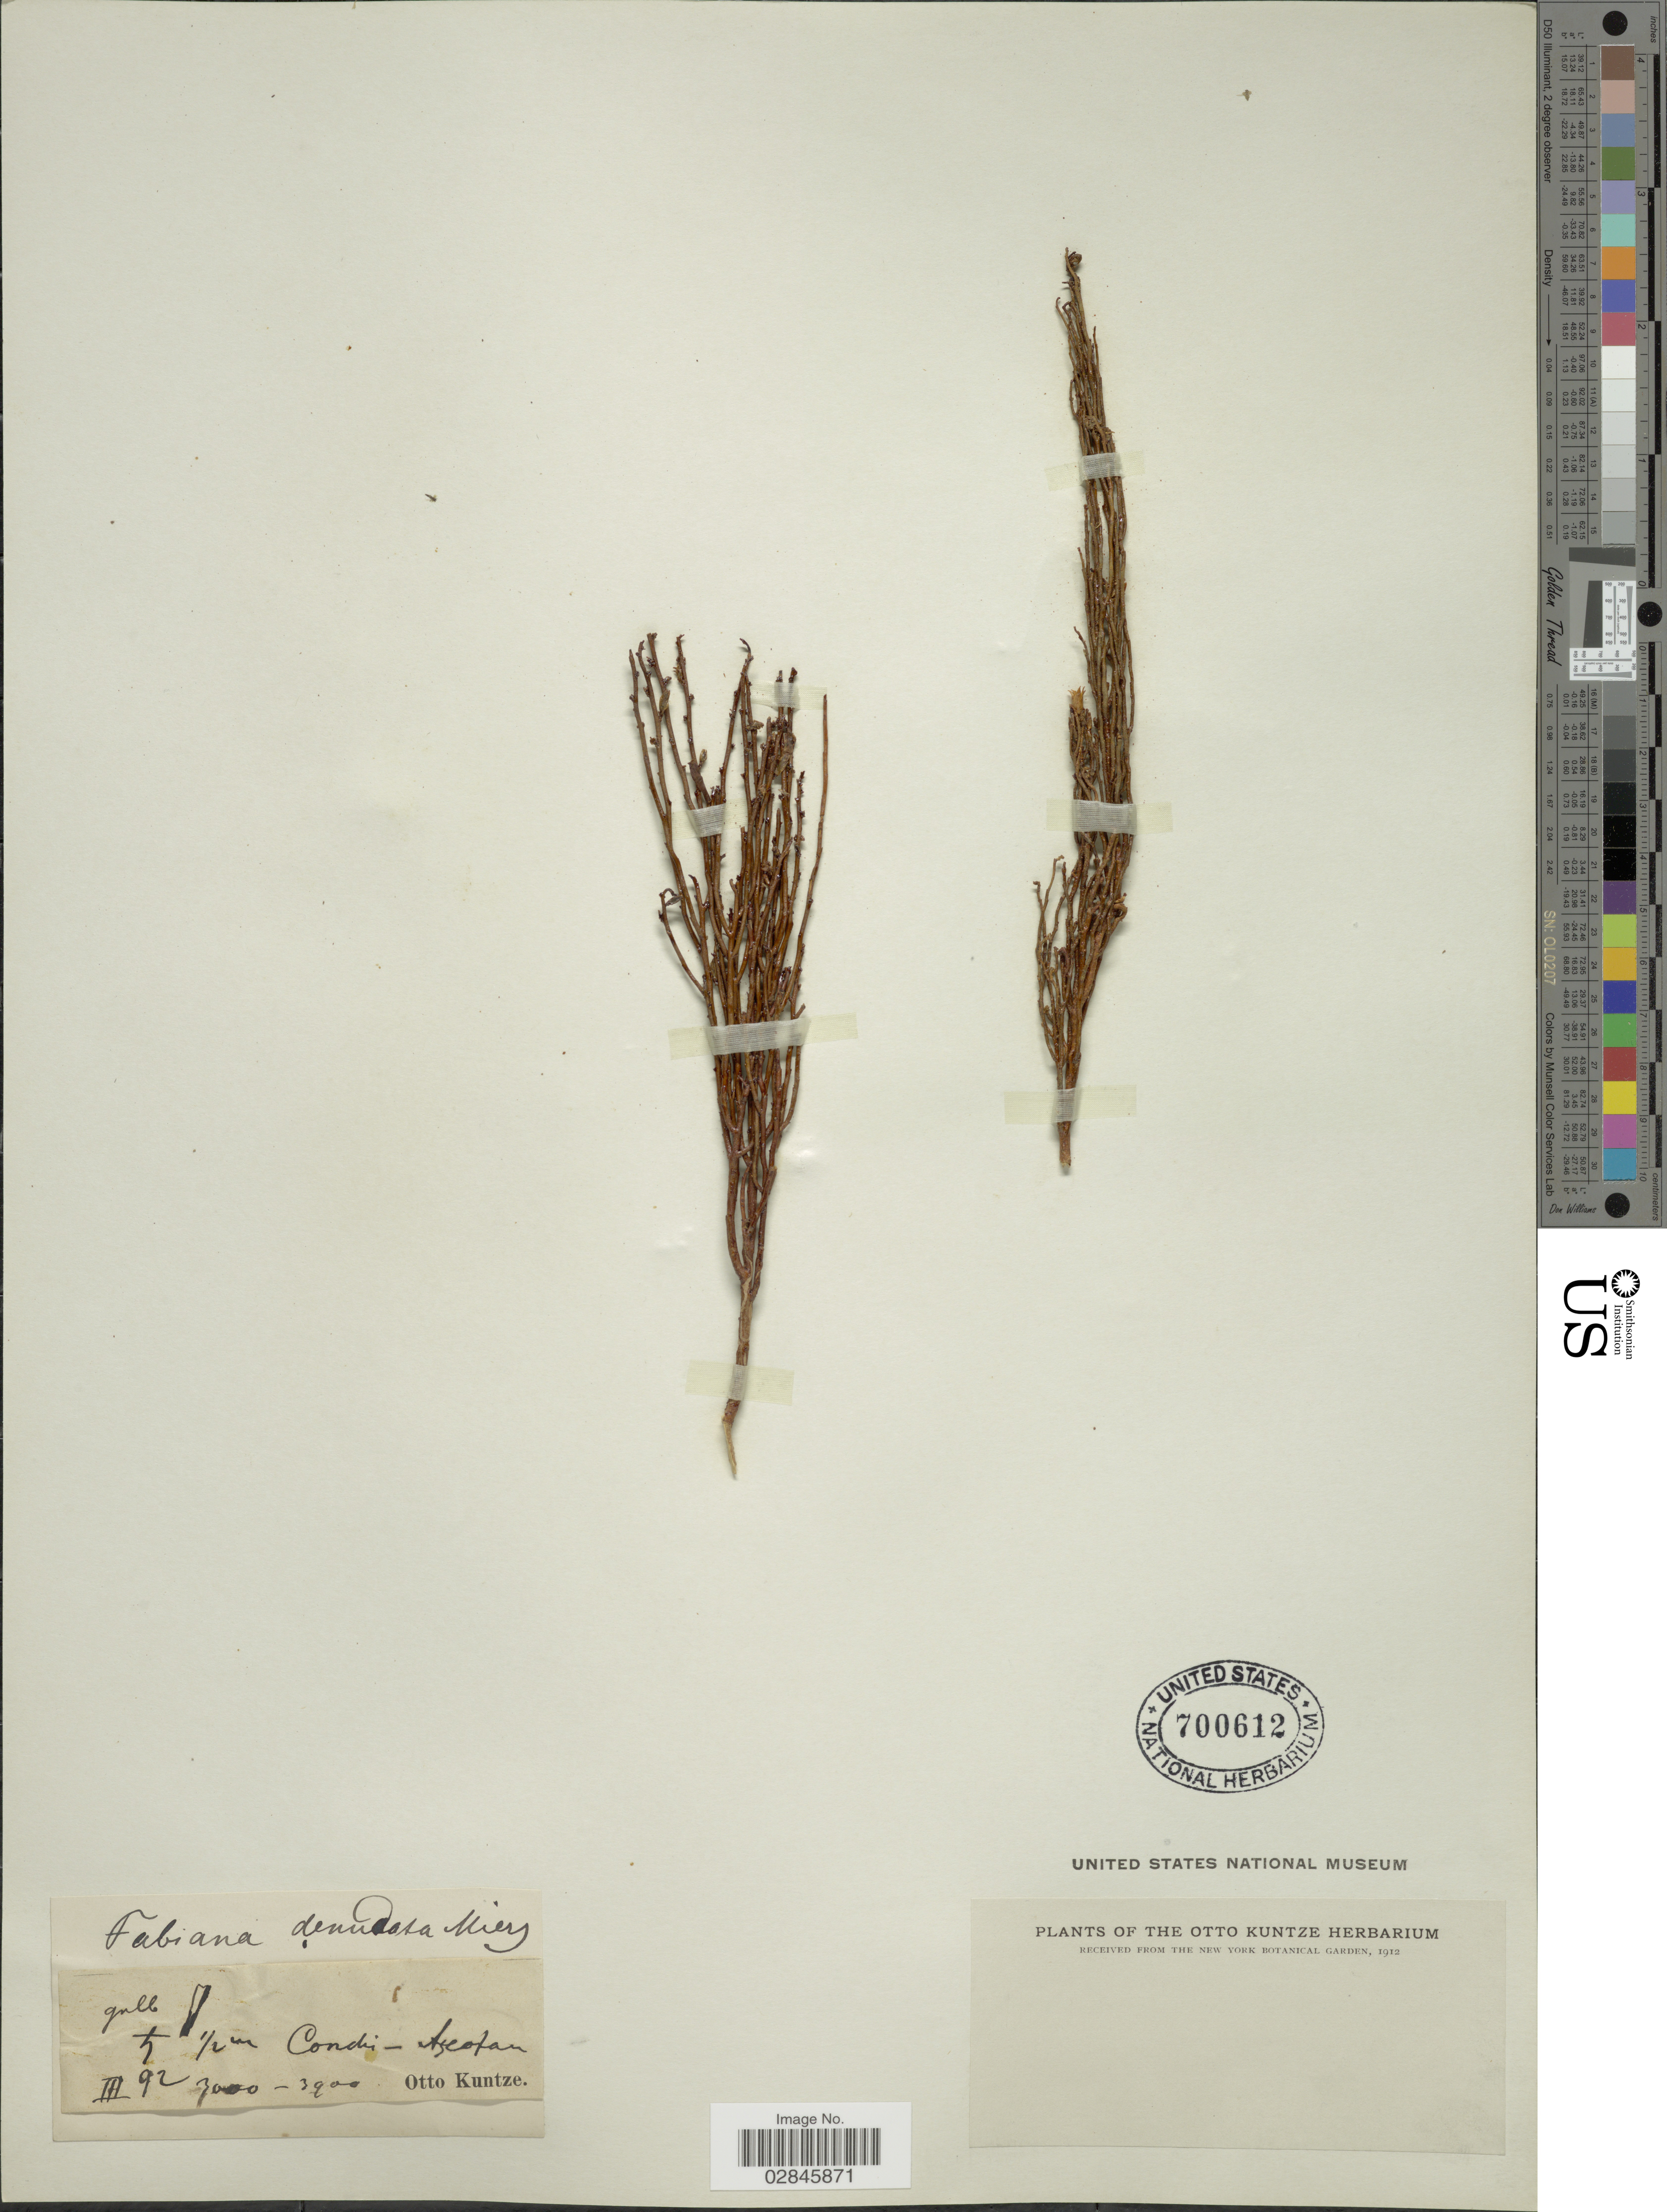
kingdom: Plantae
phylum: Tracheophyta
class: Magnoliopsida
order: Solanales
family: Solanaceae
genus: Fabiana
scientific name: Fabiana denudata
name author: Miers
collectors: C.E.O. Kuntze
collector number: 5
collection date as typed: Transcribed d/m/y: /3/92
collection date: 1892-03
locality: Condi - Aseofan. [interpreted]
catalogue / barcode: US 700612